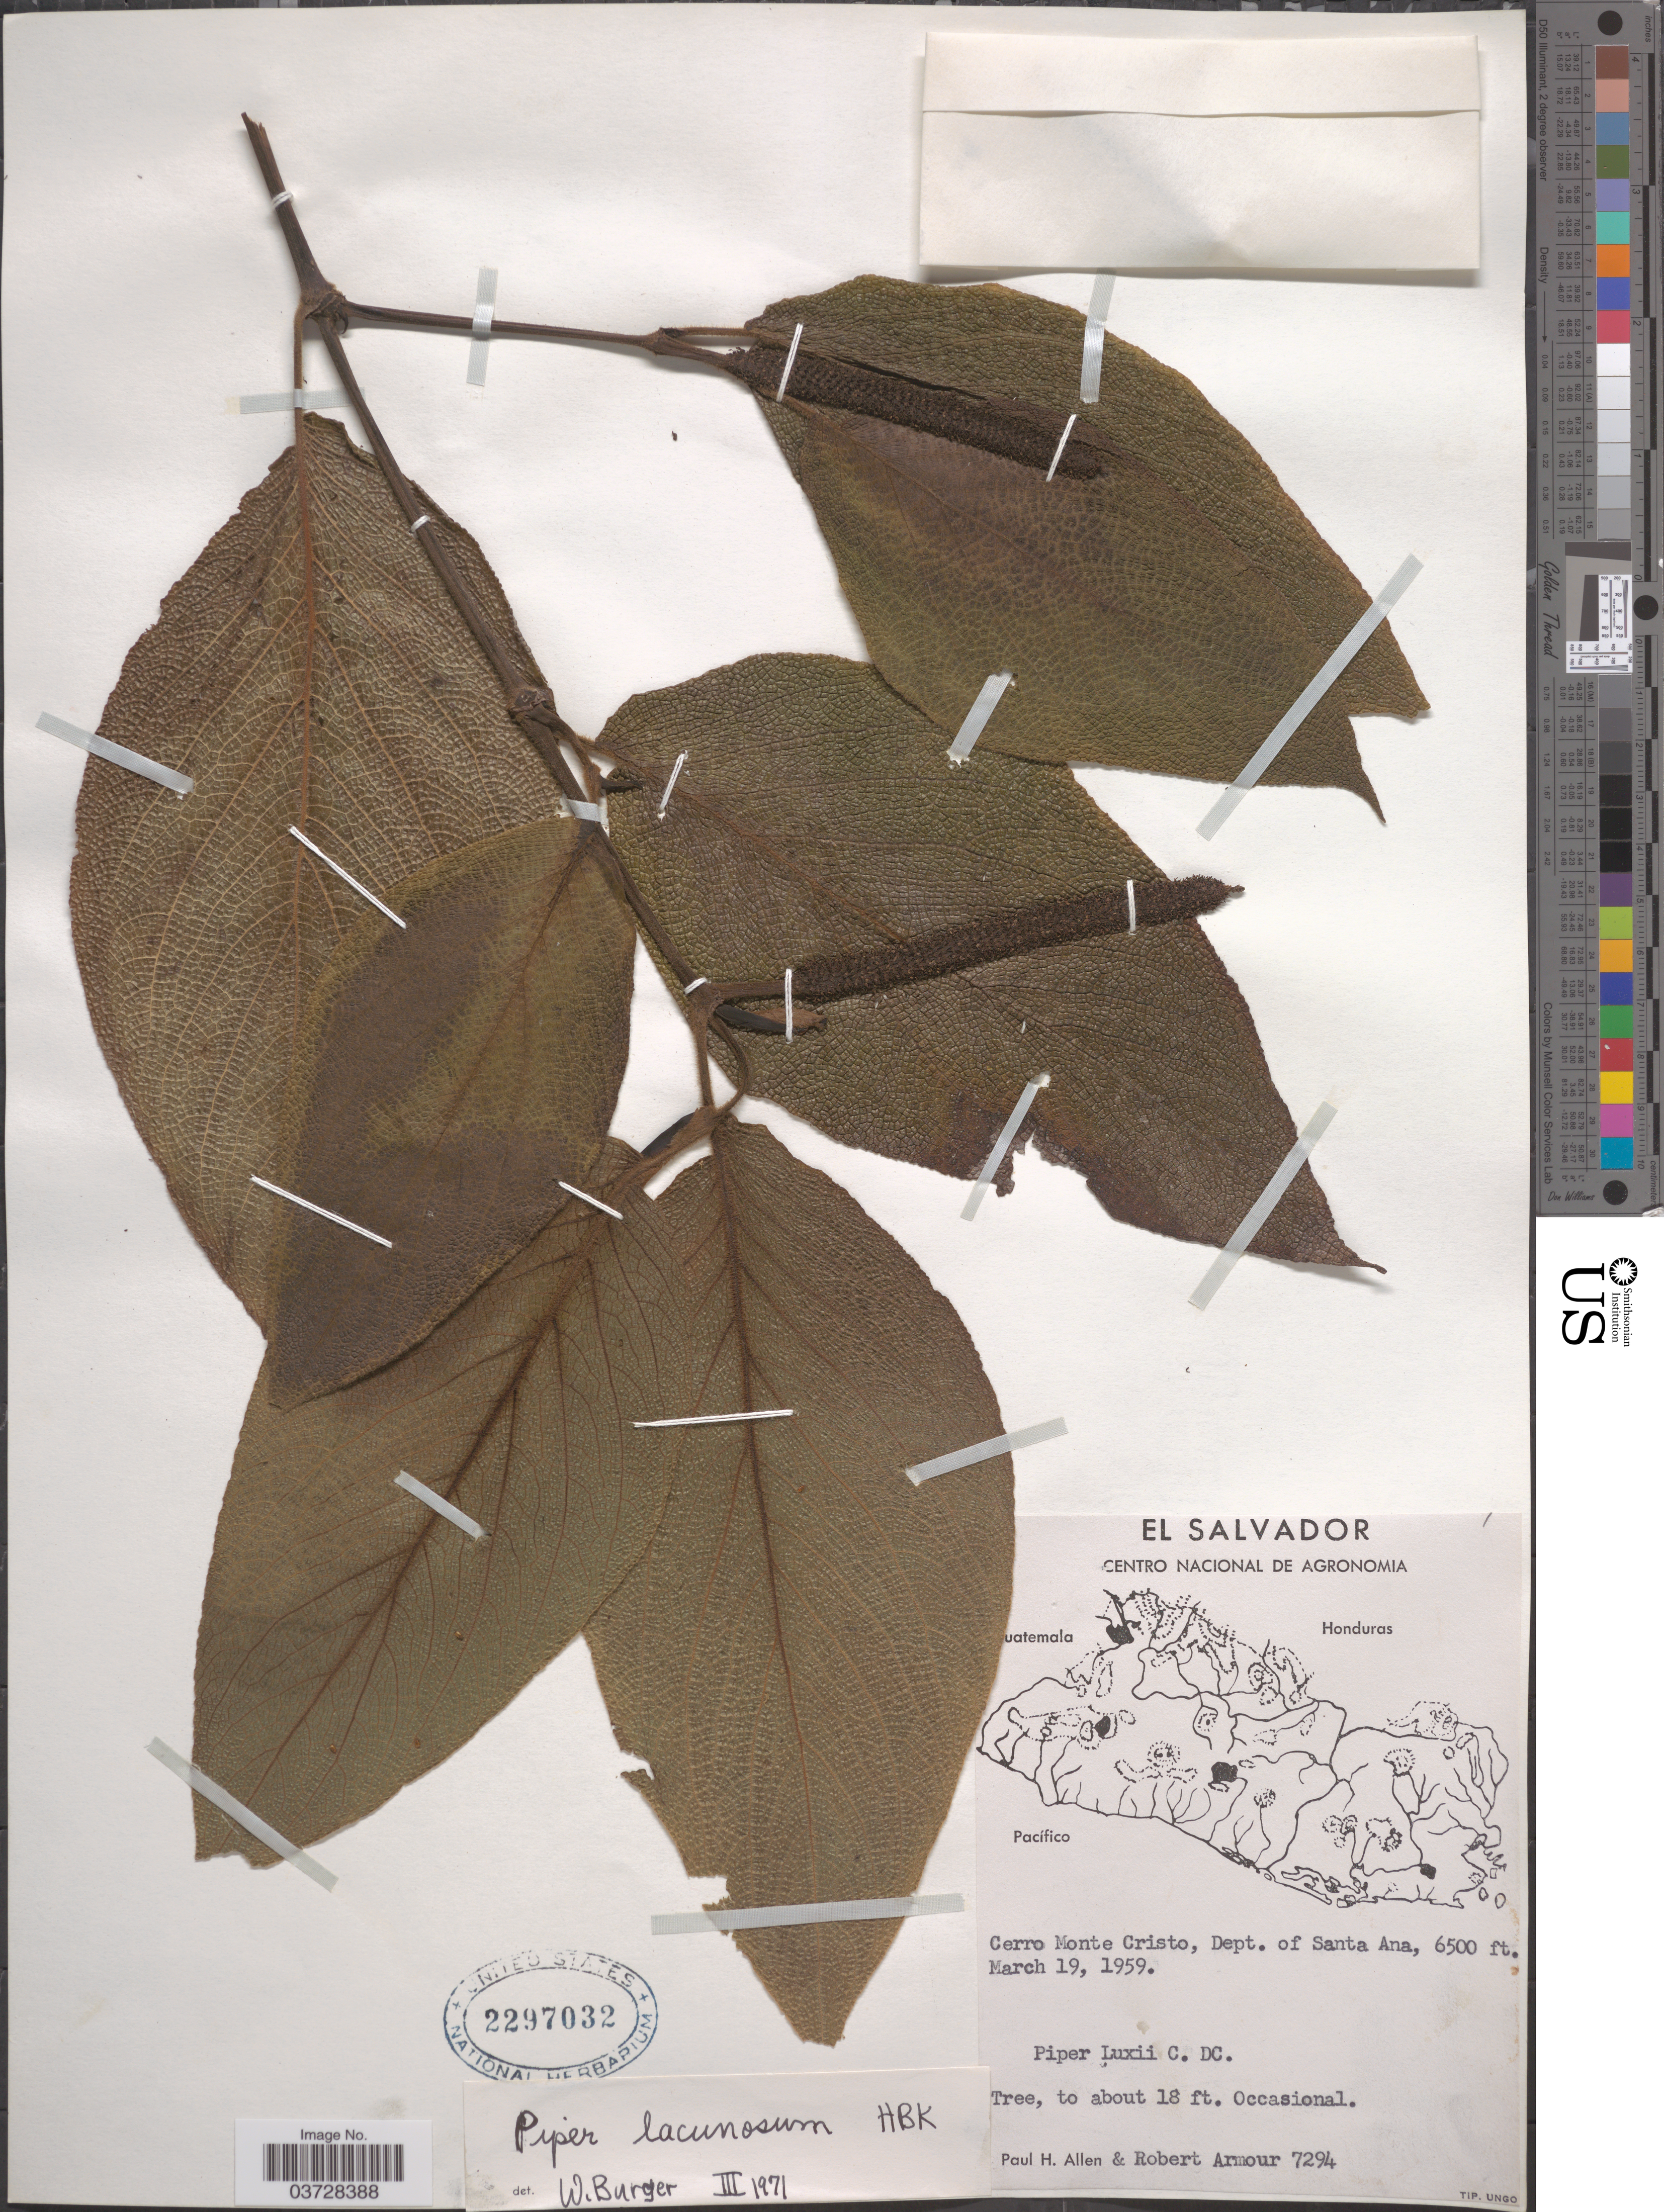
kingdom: Plantae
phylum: Tracheophyta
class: Magnoliopsida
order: Piperales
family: Piperaceae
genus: Piper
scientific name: Piper lacunosum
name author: Kunth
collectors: P. H. Allen & R. Armour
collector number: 7294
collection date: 1959-03-19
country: El Salvador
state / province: Santa Ana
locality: Cerro Monte Cristo, Dept. of Santa Ana.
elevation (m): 1981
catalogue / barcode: US 2297032